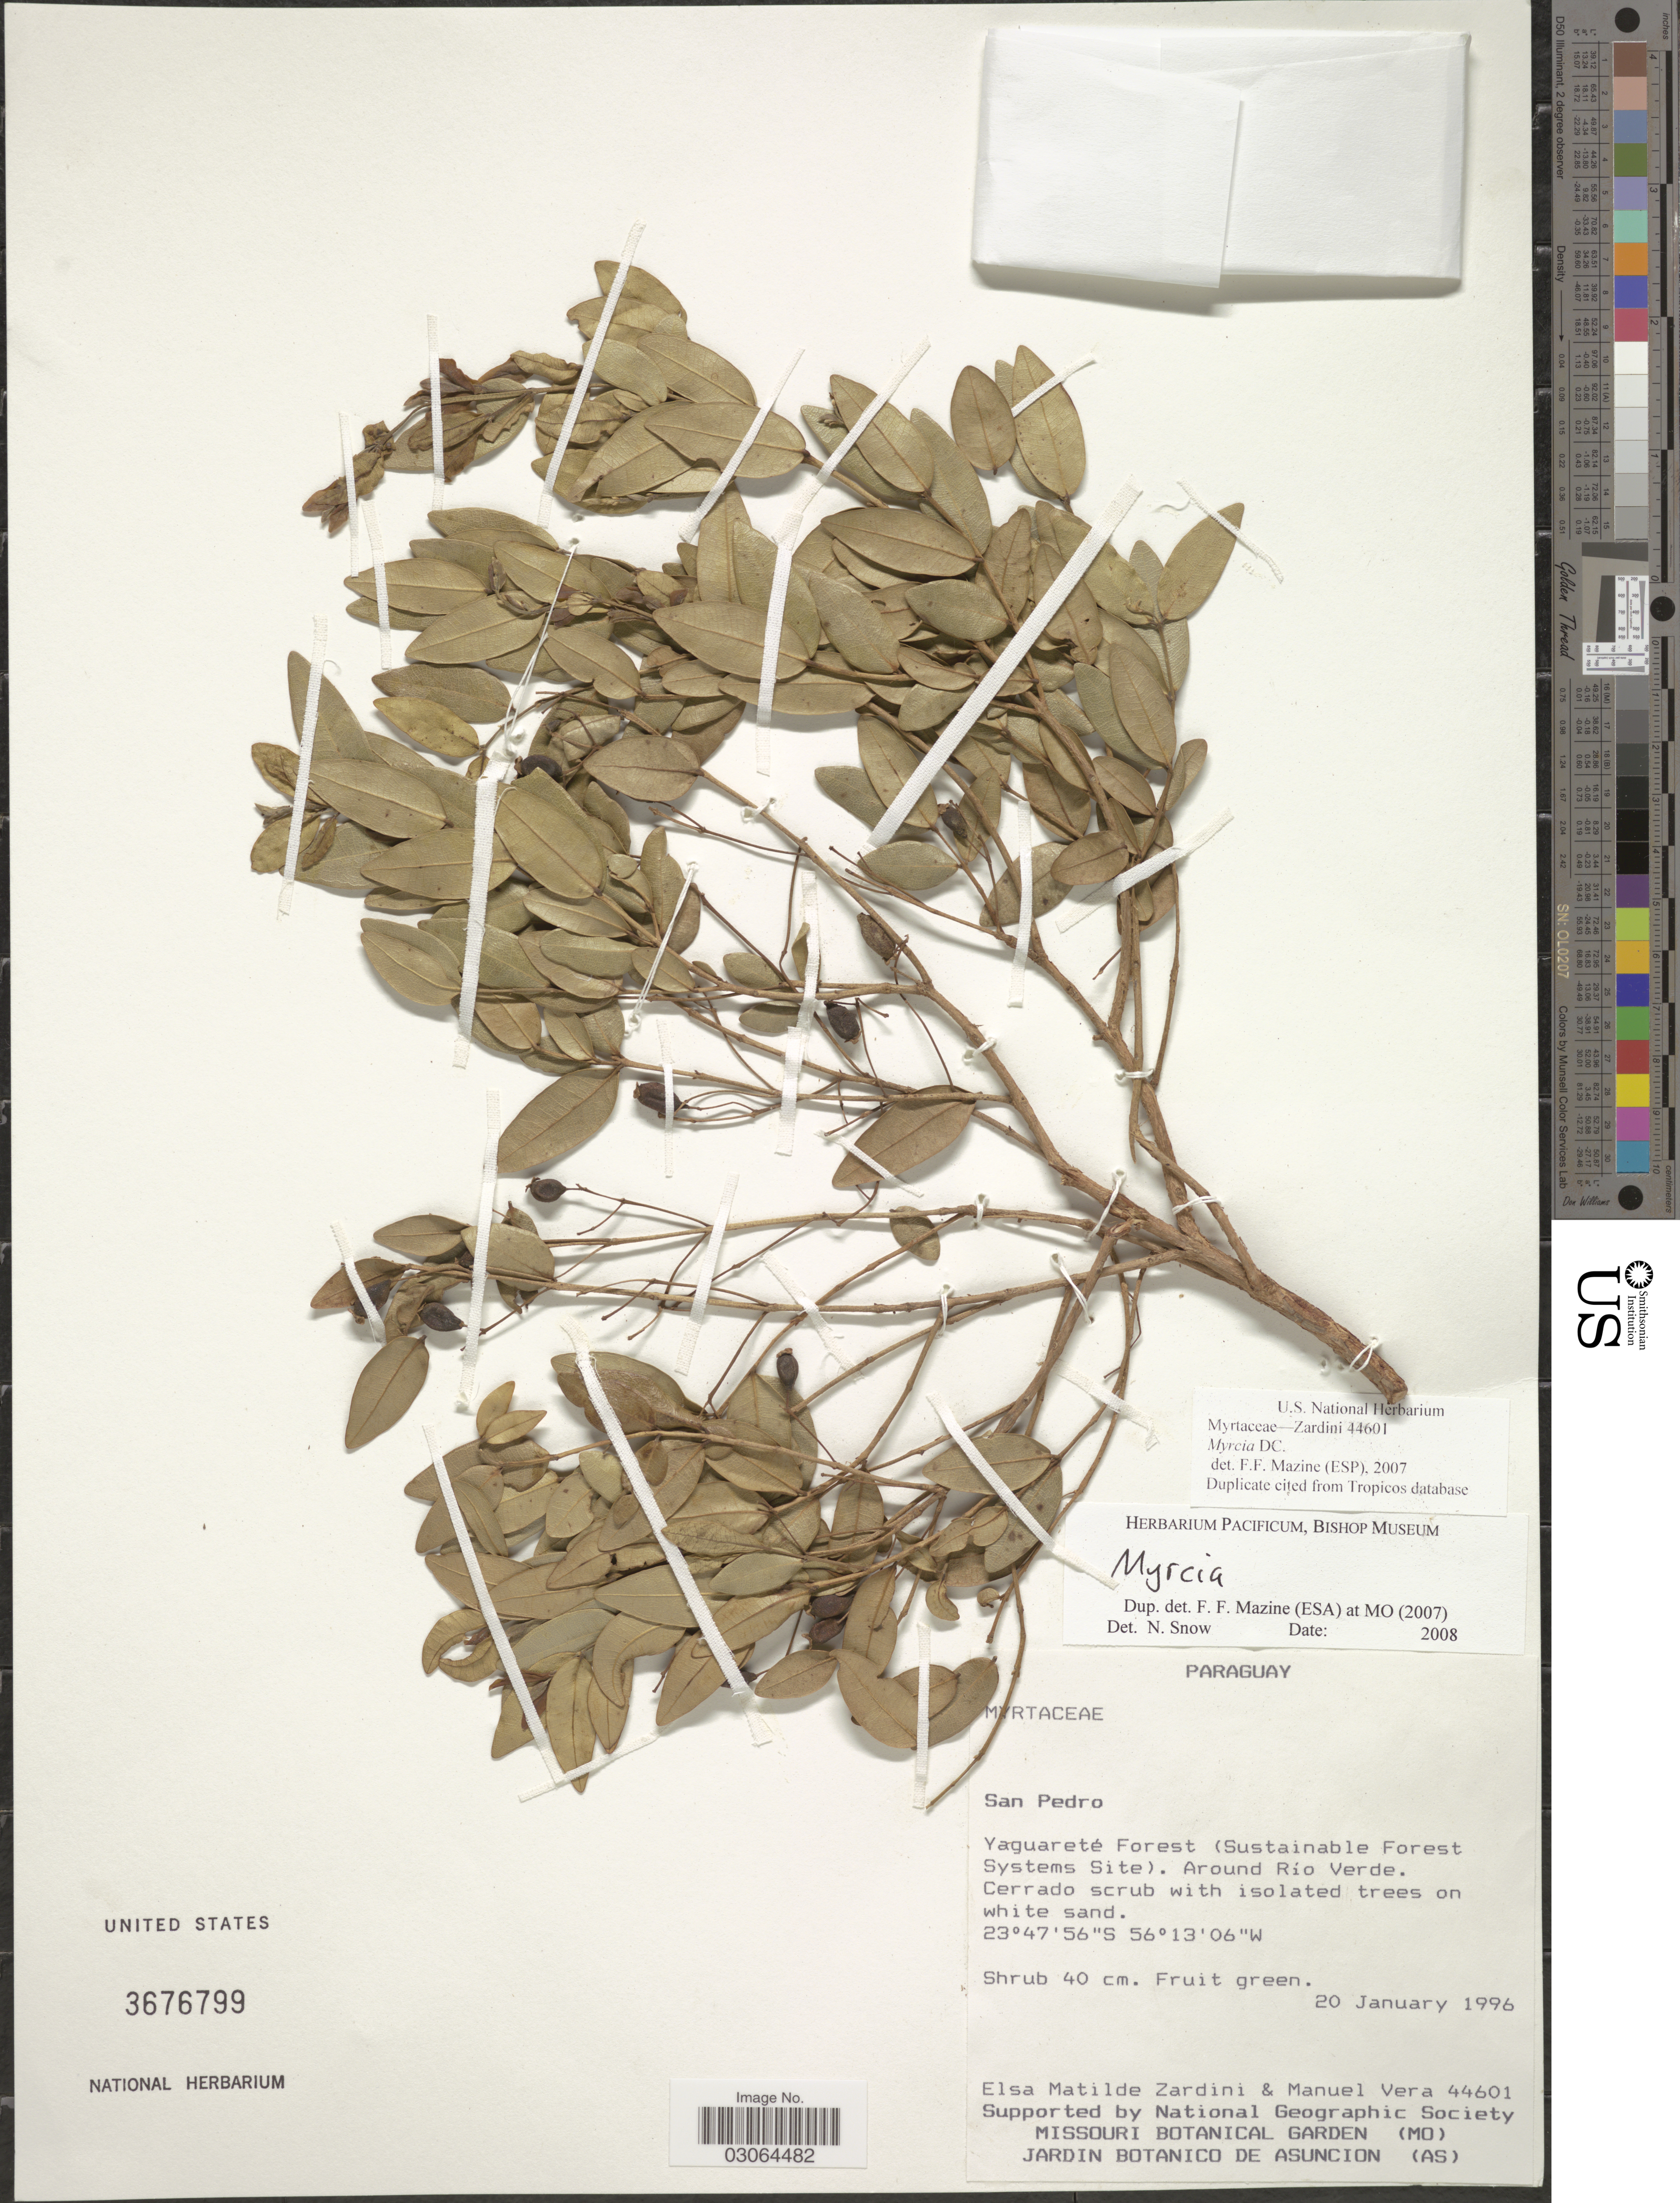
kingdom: Plantae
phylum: Tracheophyta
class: Magnoliopsida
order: Myrtales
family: Myrtaceae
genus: Myrcia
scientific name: Myrcia sp.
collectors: E. M. Zardini & M. Vera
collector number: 44601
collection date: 1996-01-20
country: Paraguay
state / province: San Pedro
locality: Yaguareté Forest (Sustainable Forest Systems Site). Around Río Verde.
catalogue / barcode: US 3676799